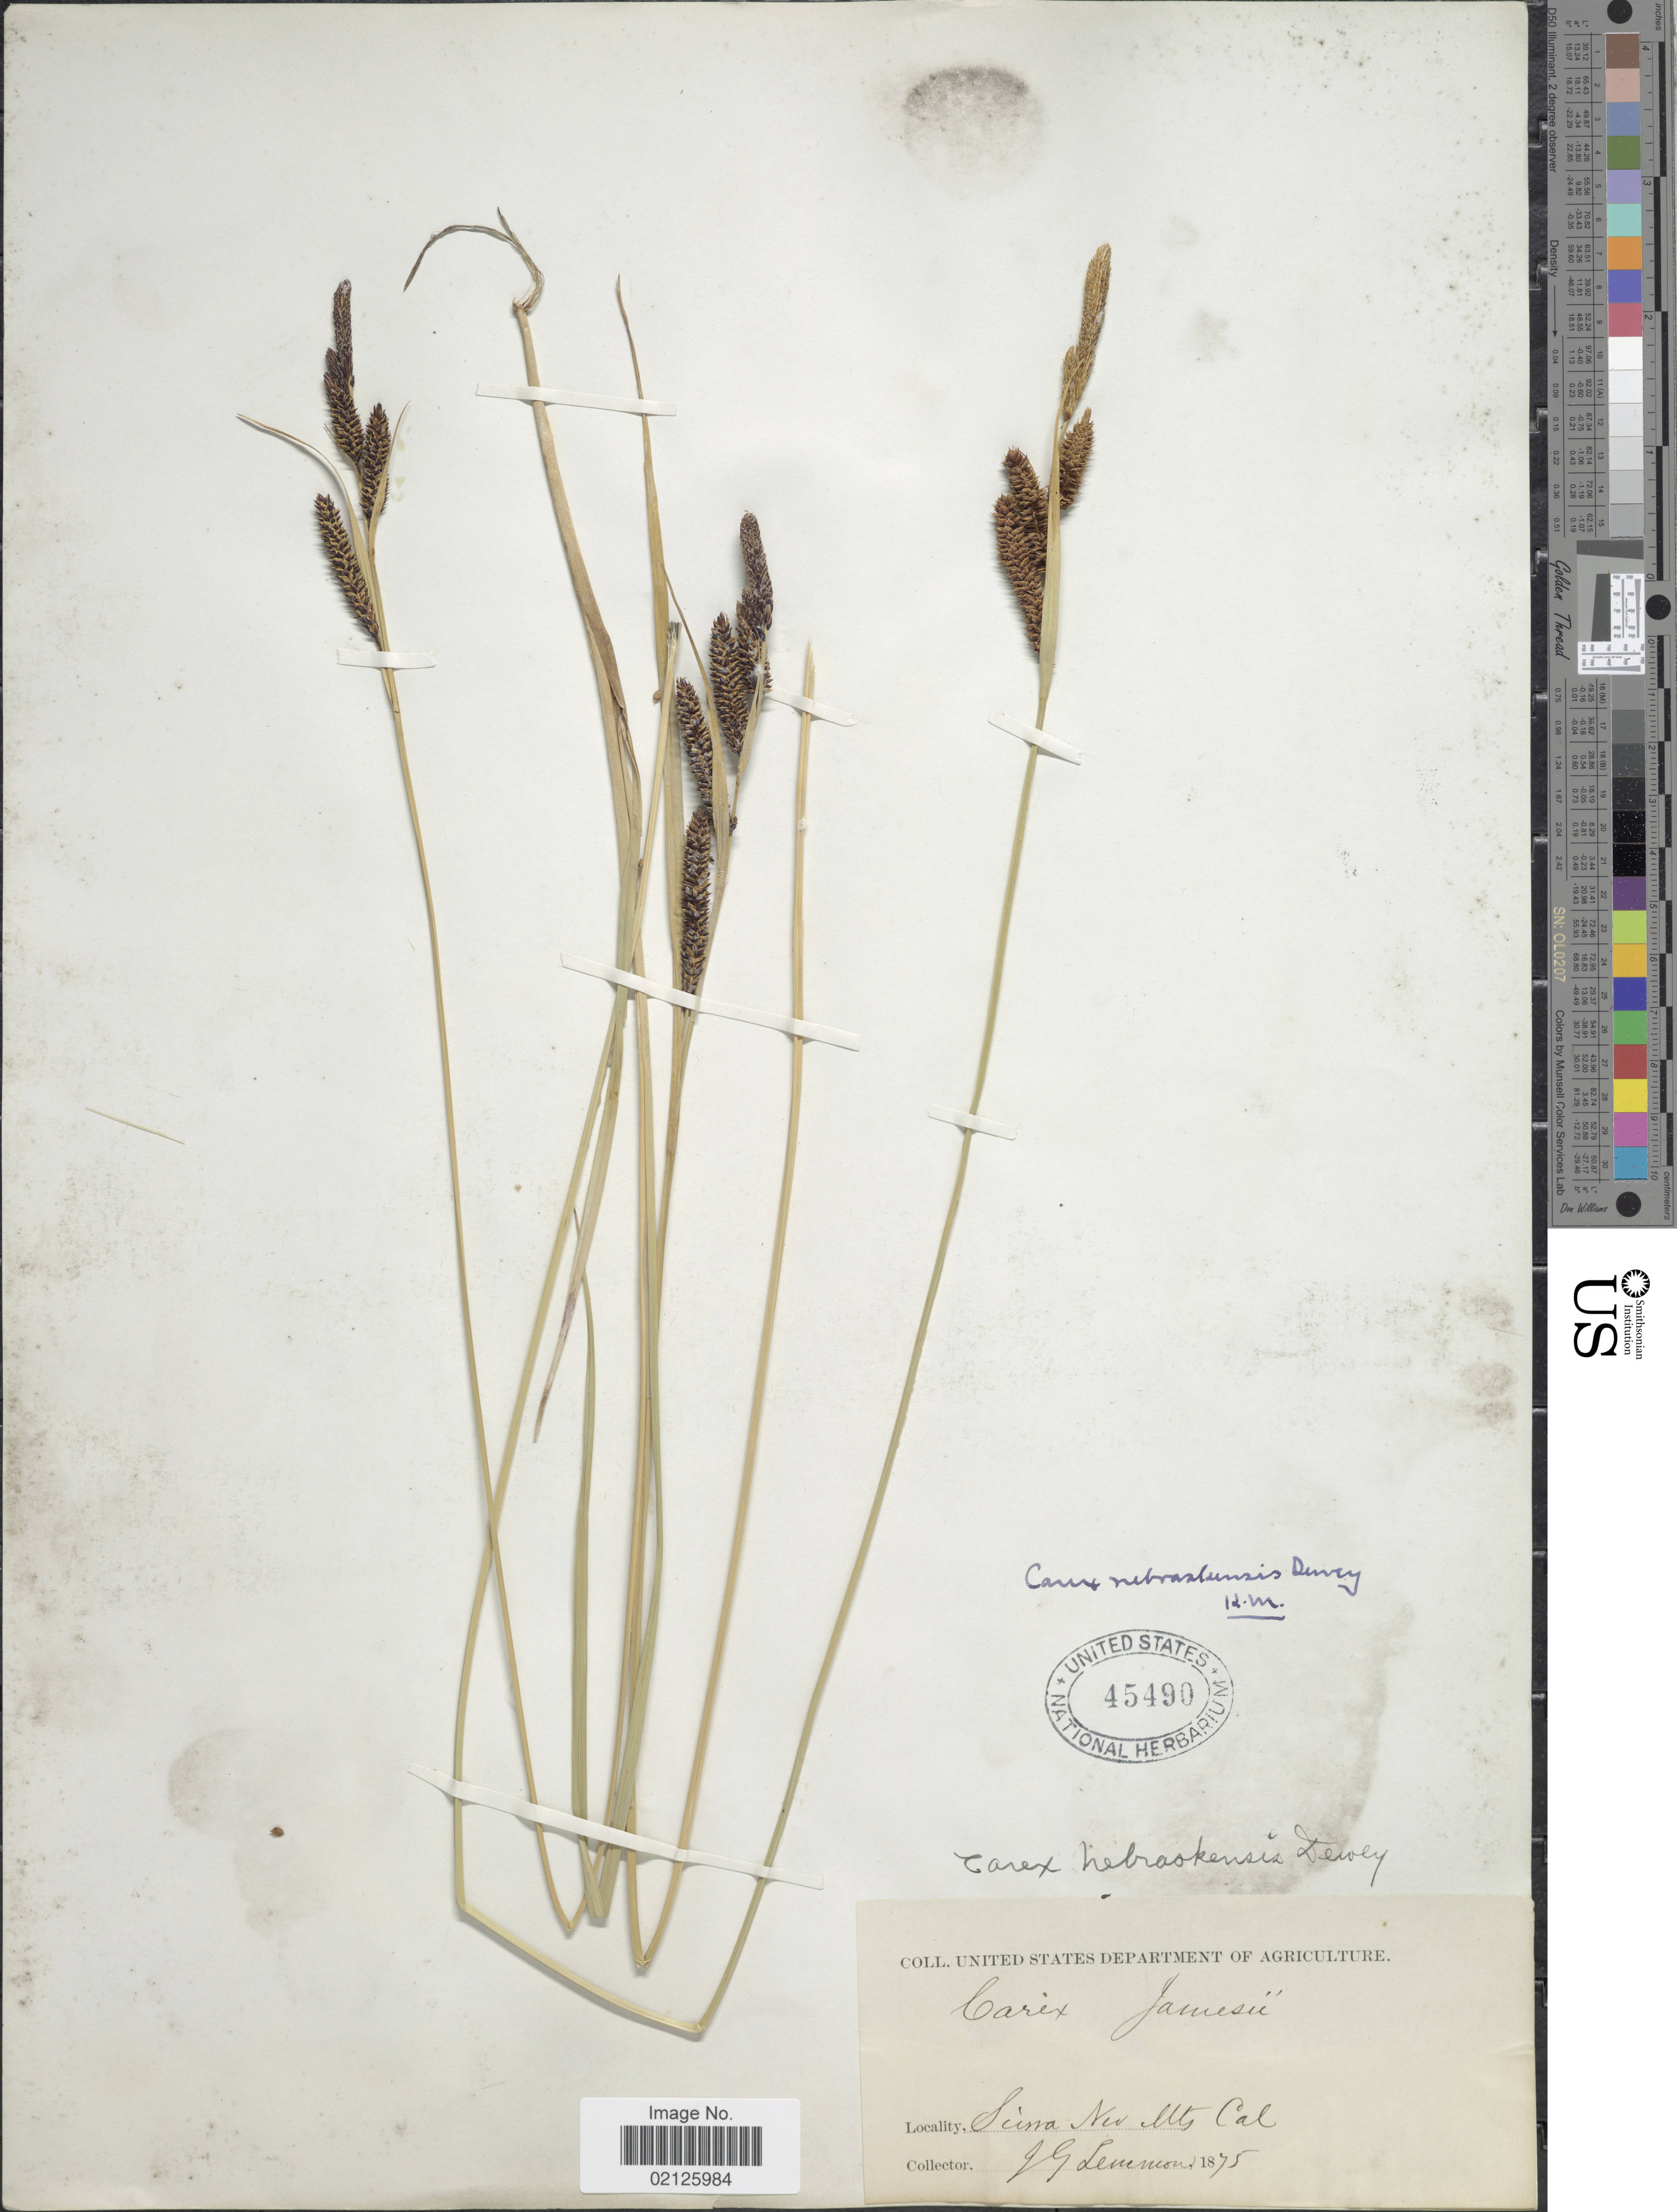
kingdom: Plantae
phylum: Tracheophyta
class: Liliopsida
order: Poales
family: Cyperaceae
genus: Carex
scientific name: Carex nebrascensis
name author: Dewey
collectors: J. Lemmon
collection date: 1875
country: United States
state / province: California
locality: Sierra Nev Mts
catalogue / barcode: US 45490